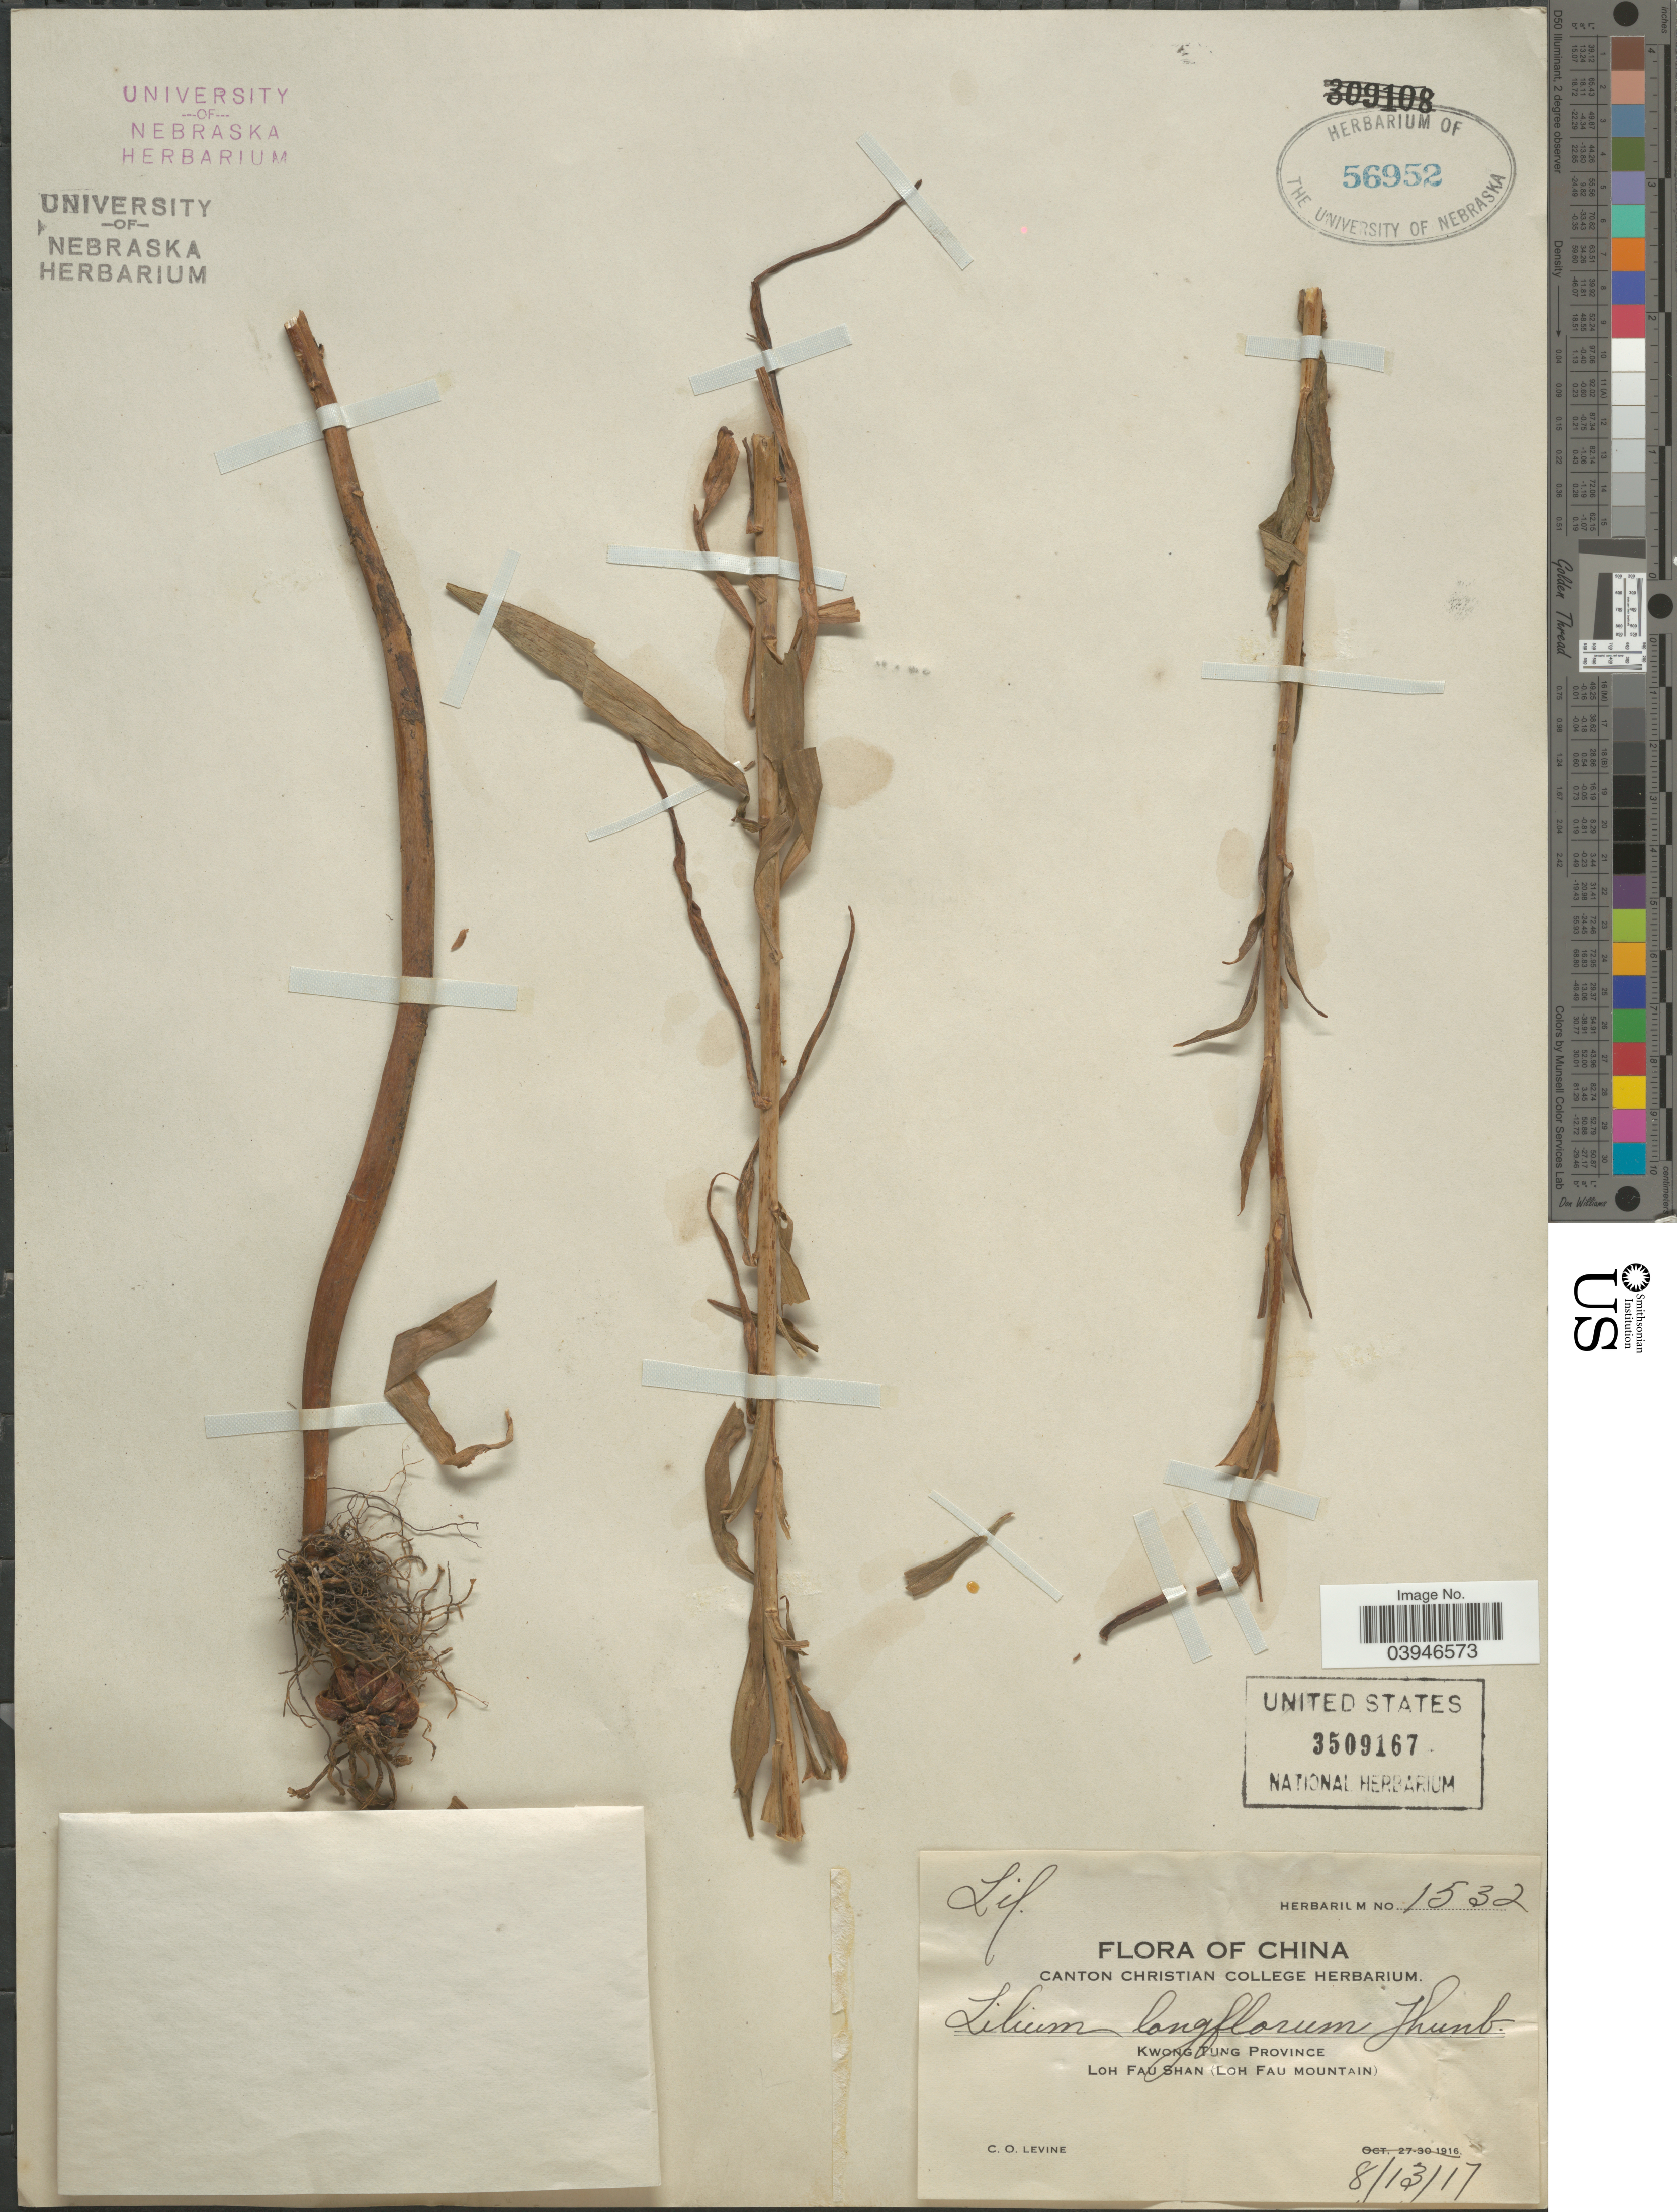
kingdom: Plantae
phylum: Tracheophyta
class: Liliopsida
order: Liliales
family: Liliaceae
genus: Lilium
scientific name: Lilium longiflorum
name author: Thunb.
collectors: C. O. Levine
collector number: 1532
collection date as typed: Transcribed d/m/y: 13/8/17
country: China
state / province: Guangdong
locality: Kwong Tung Province. Loh Fau Shan (Loh Fau Mountain).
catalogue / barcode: US 3509167